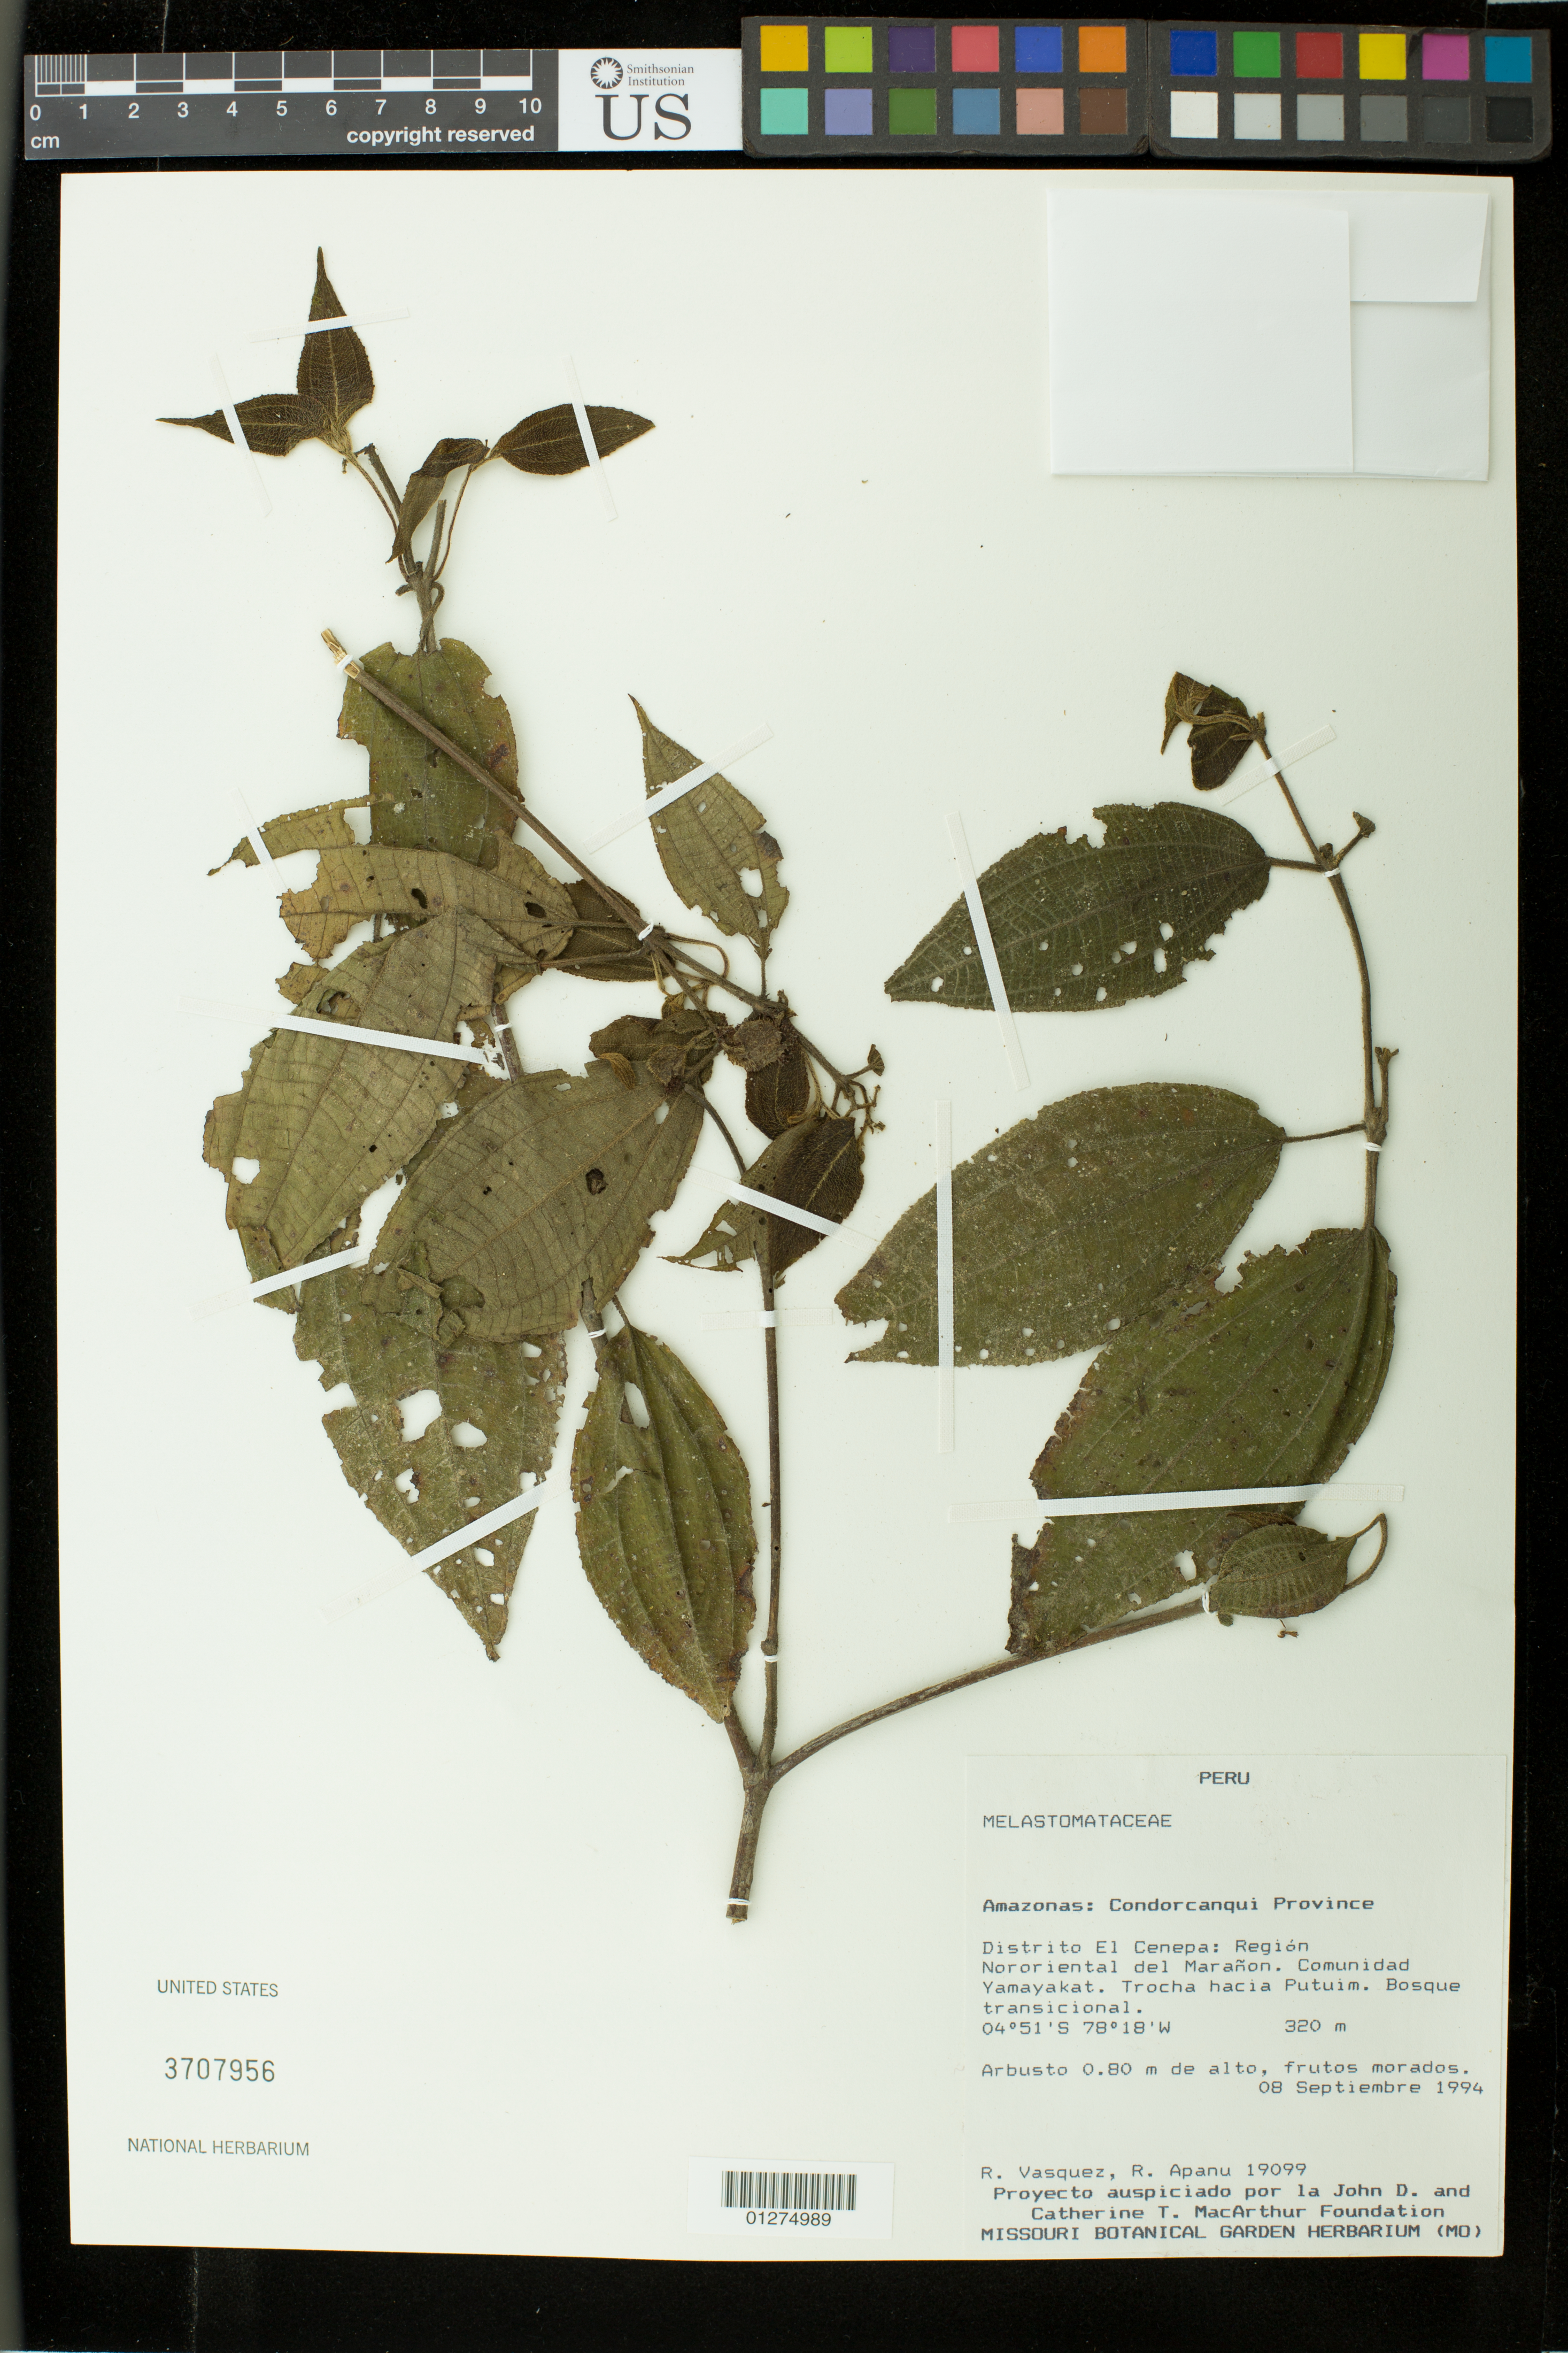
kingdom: Plantae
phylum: Tracheophyta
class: Magnoliopsida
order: Myrtales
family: Melastomataceae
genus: Miconia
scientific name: Miconia sp.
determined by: Michelangeli, F. A.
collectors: R. Vasquez & R. Apanu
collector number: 19099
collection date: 1994-09-08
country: Peru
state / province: Amazonas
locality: Condorcanqui Province, Distrito El Cenepa, Región Nororiental del Marañon, Comunidad Yamayakat, Trocha hacia Putuim.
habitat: bosque transicional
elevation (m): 320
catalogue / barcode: US 3707956